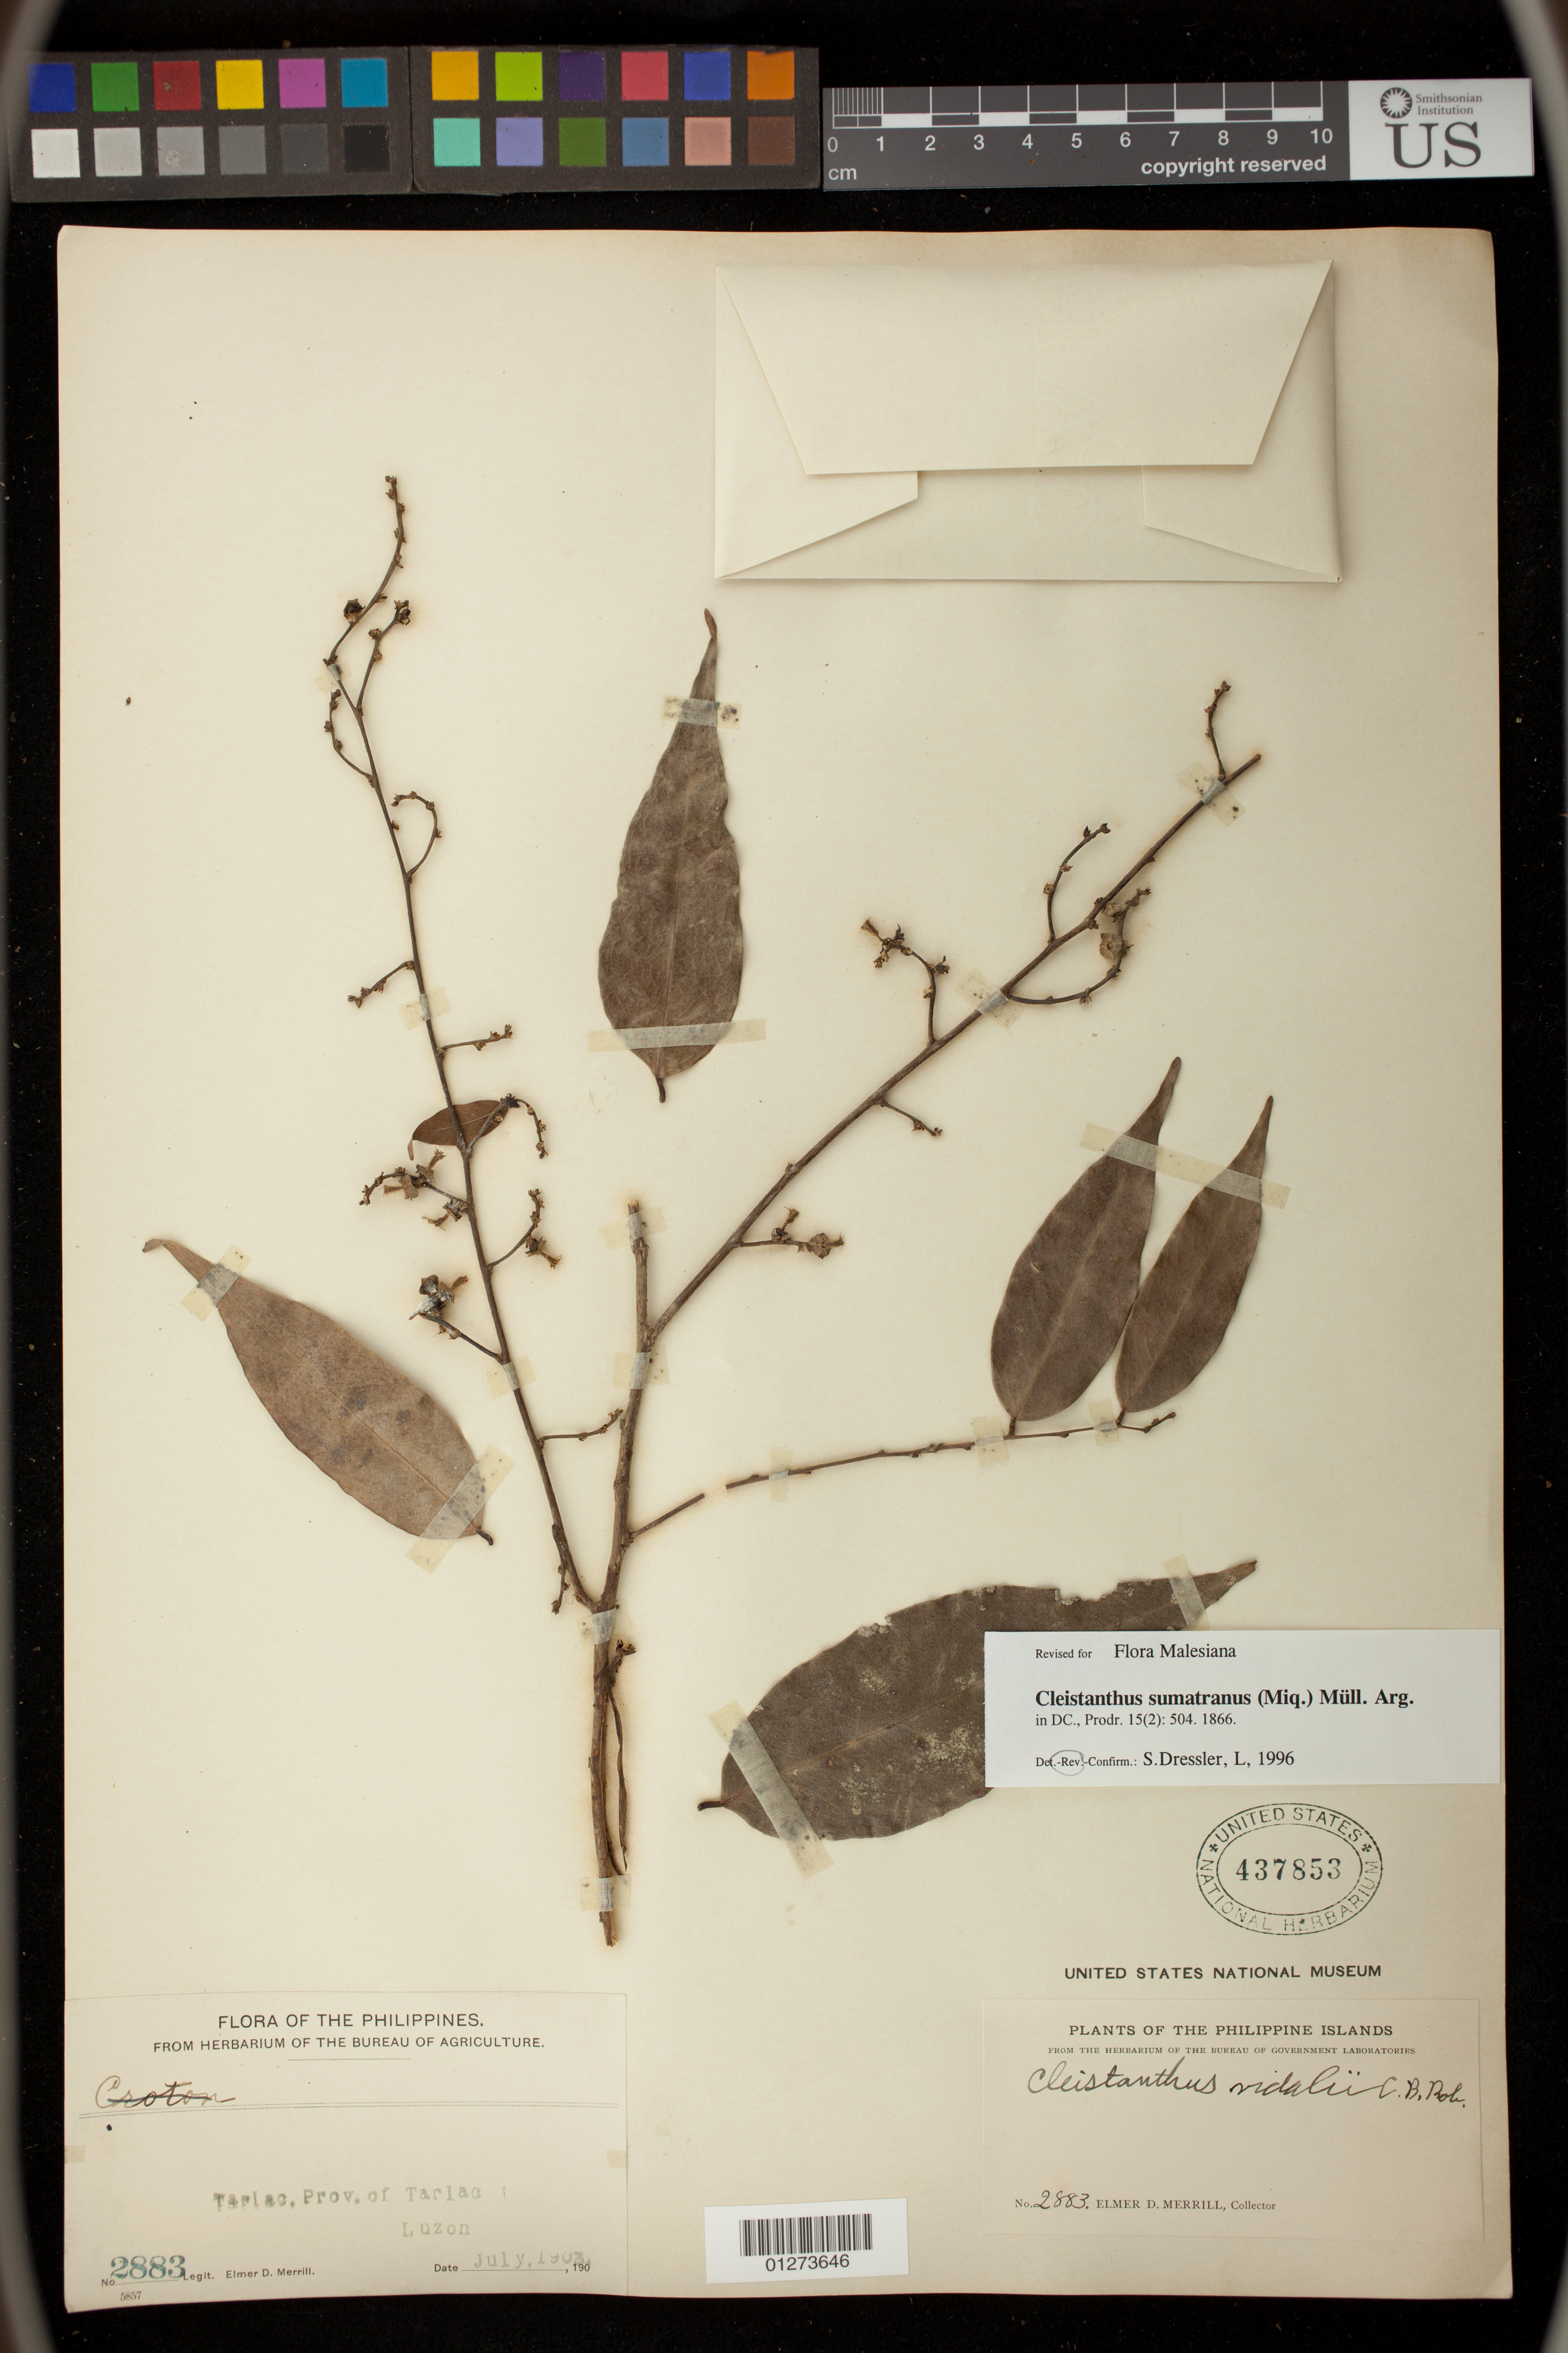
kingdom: Plantae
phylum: Tracheophyta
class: Magnoliopsida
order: Malpighiales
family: Phyllanthaceae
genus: Cleistanthus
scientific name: Cleistanthus sumatranus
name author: (Miq.) Müll. Arg.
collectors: E. D. Merrill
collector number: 2883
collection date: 1903-07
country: Philippines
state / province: Central Luzon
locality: Tarlac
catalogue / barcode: US 437853